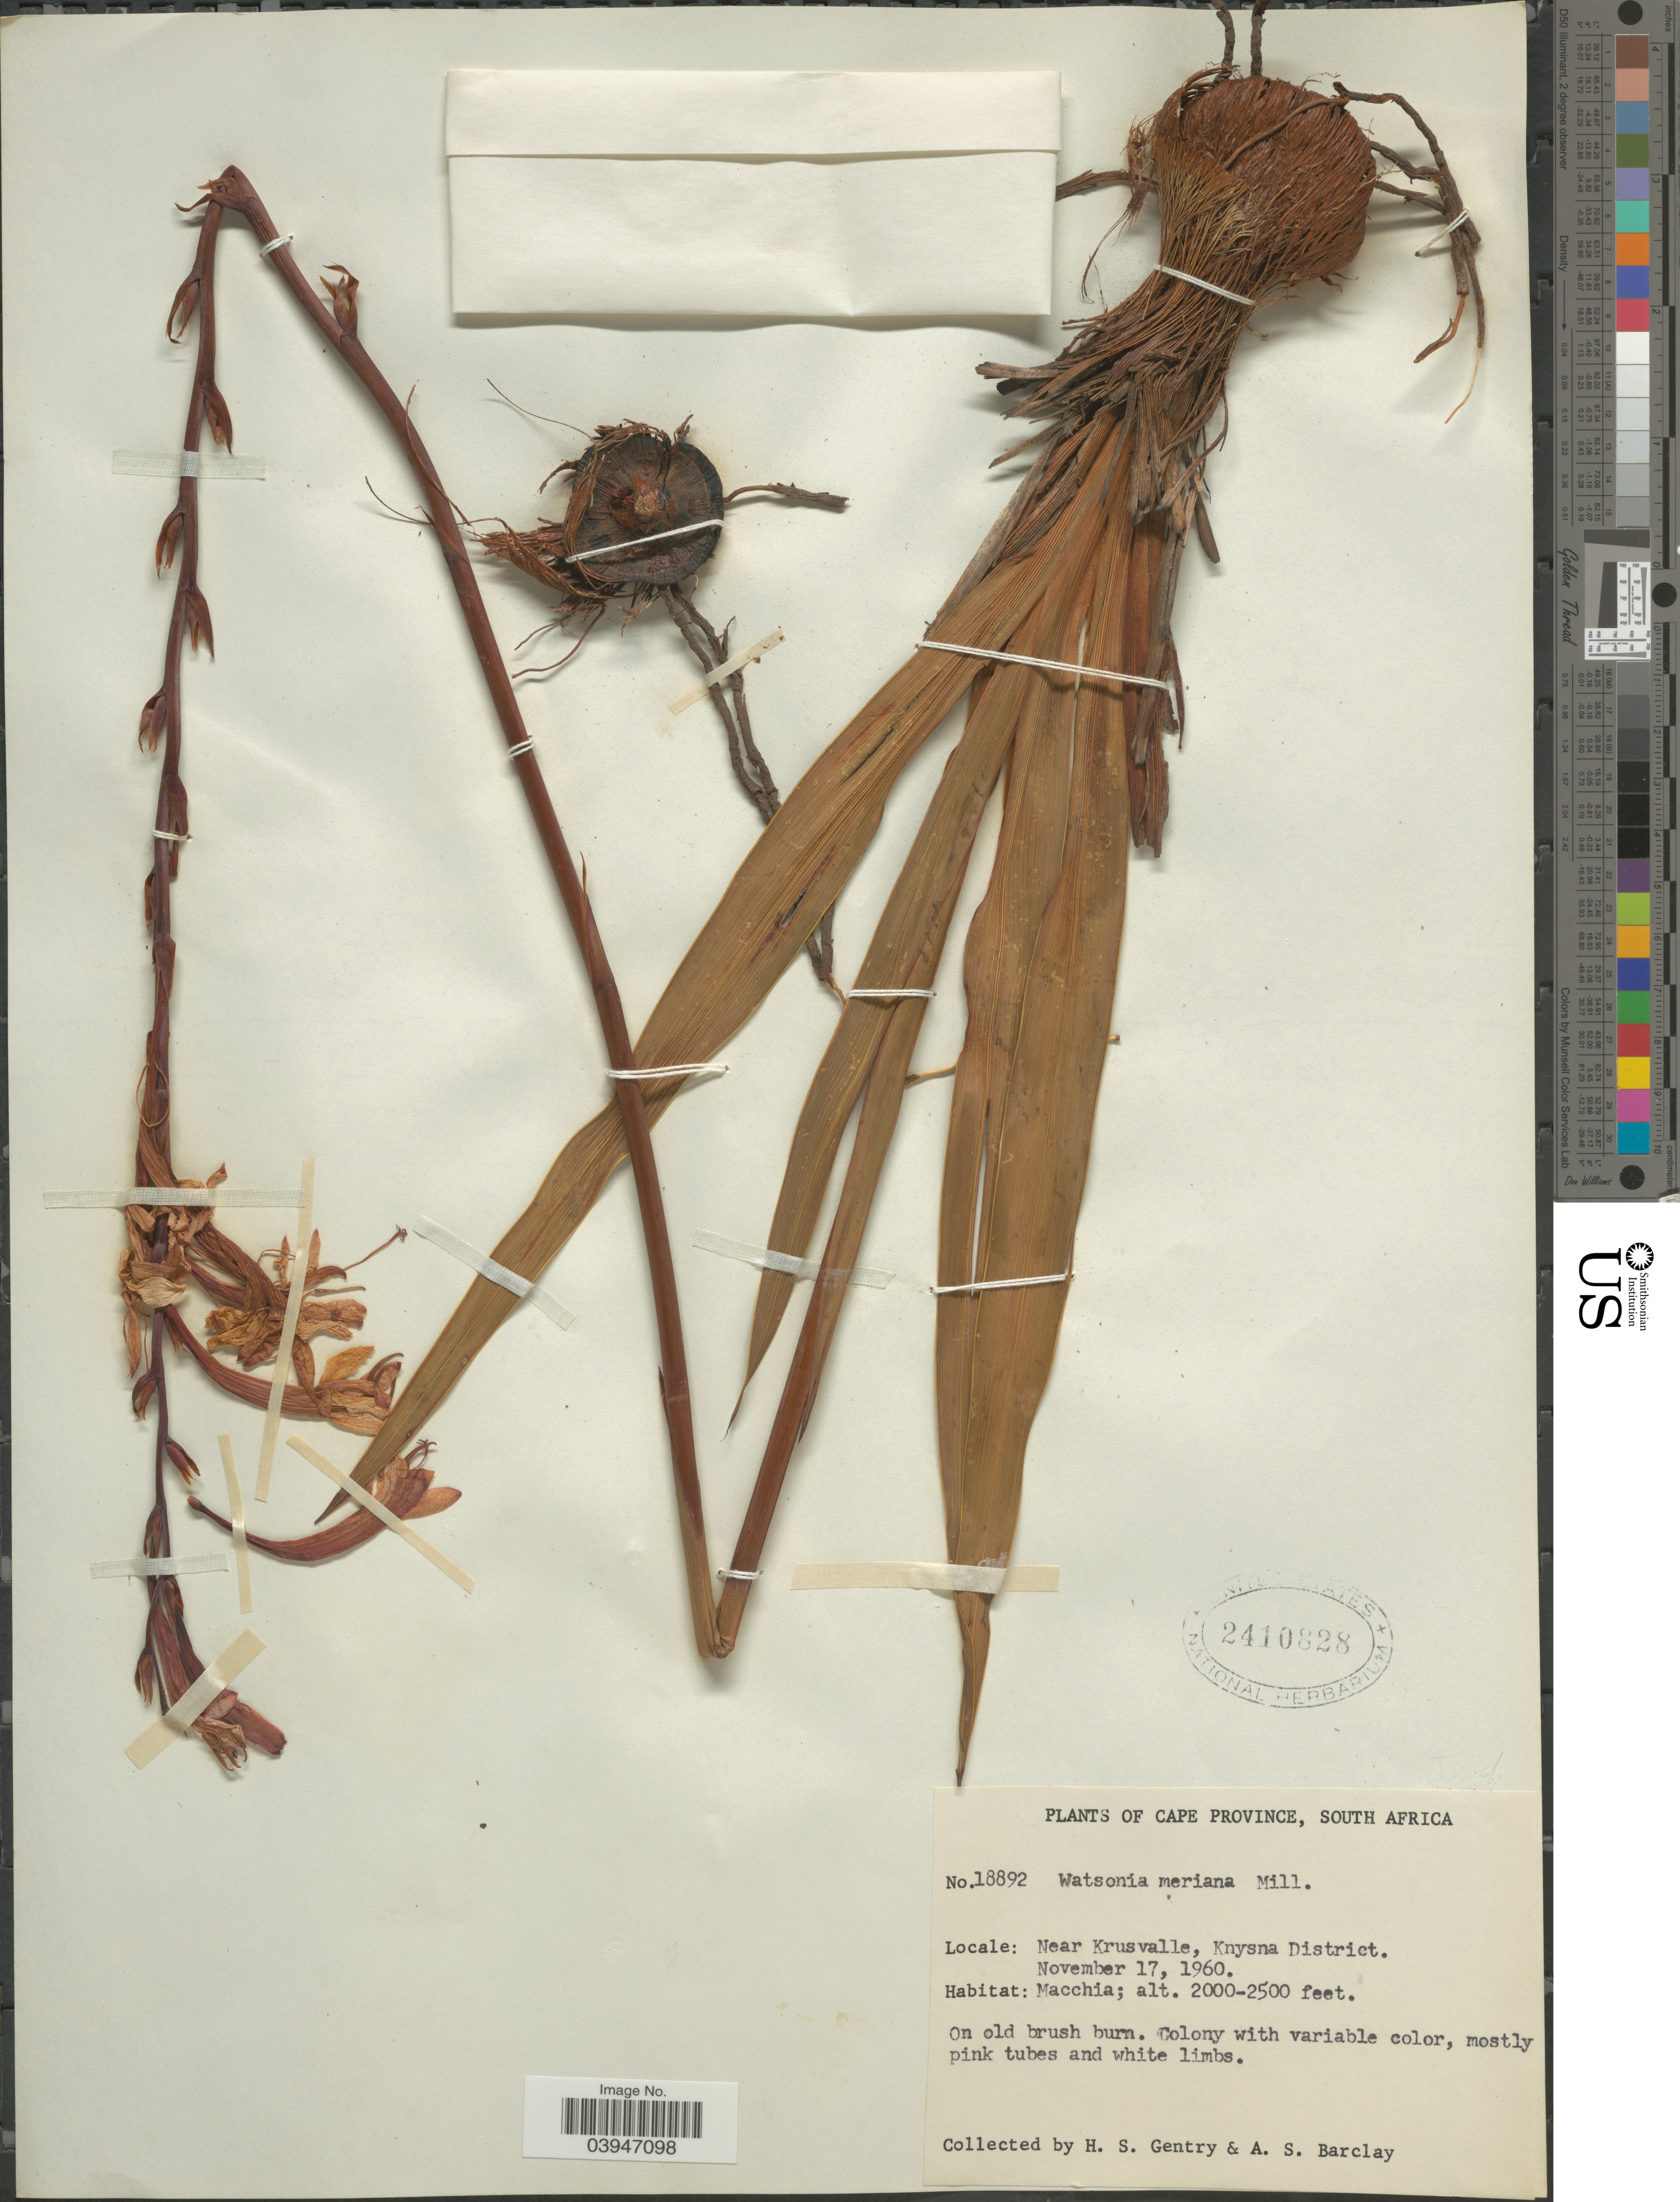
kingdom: Plantae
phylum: Tracheophyta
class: Liliopsida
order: Asparagales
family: Iridaceae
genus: Watsonia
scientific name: Watsonia meriana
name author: (L.) Mill.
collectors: H. S. Gentry & A. S. Barclay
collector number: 18892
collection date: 1960-11-17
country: South Africa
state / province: Western Cape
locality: Near Krusvalle, Knysna District.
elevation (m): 610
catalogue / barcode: US 2410828